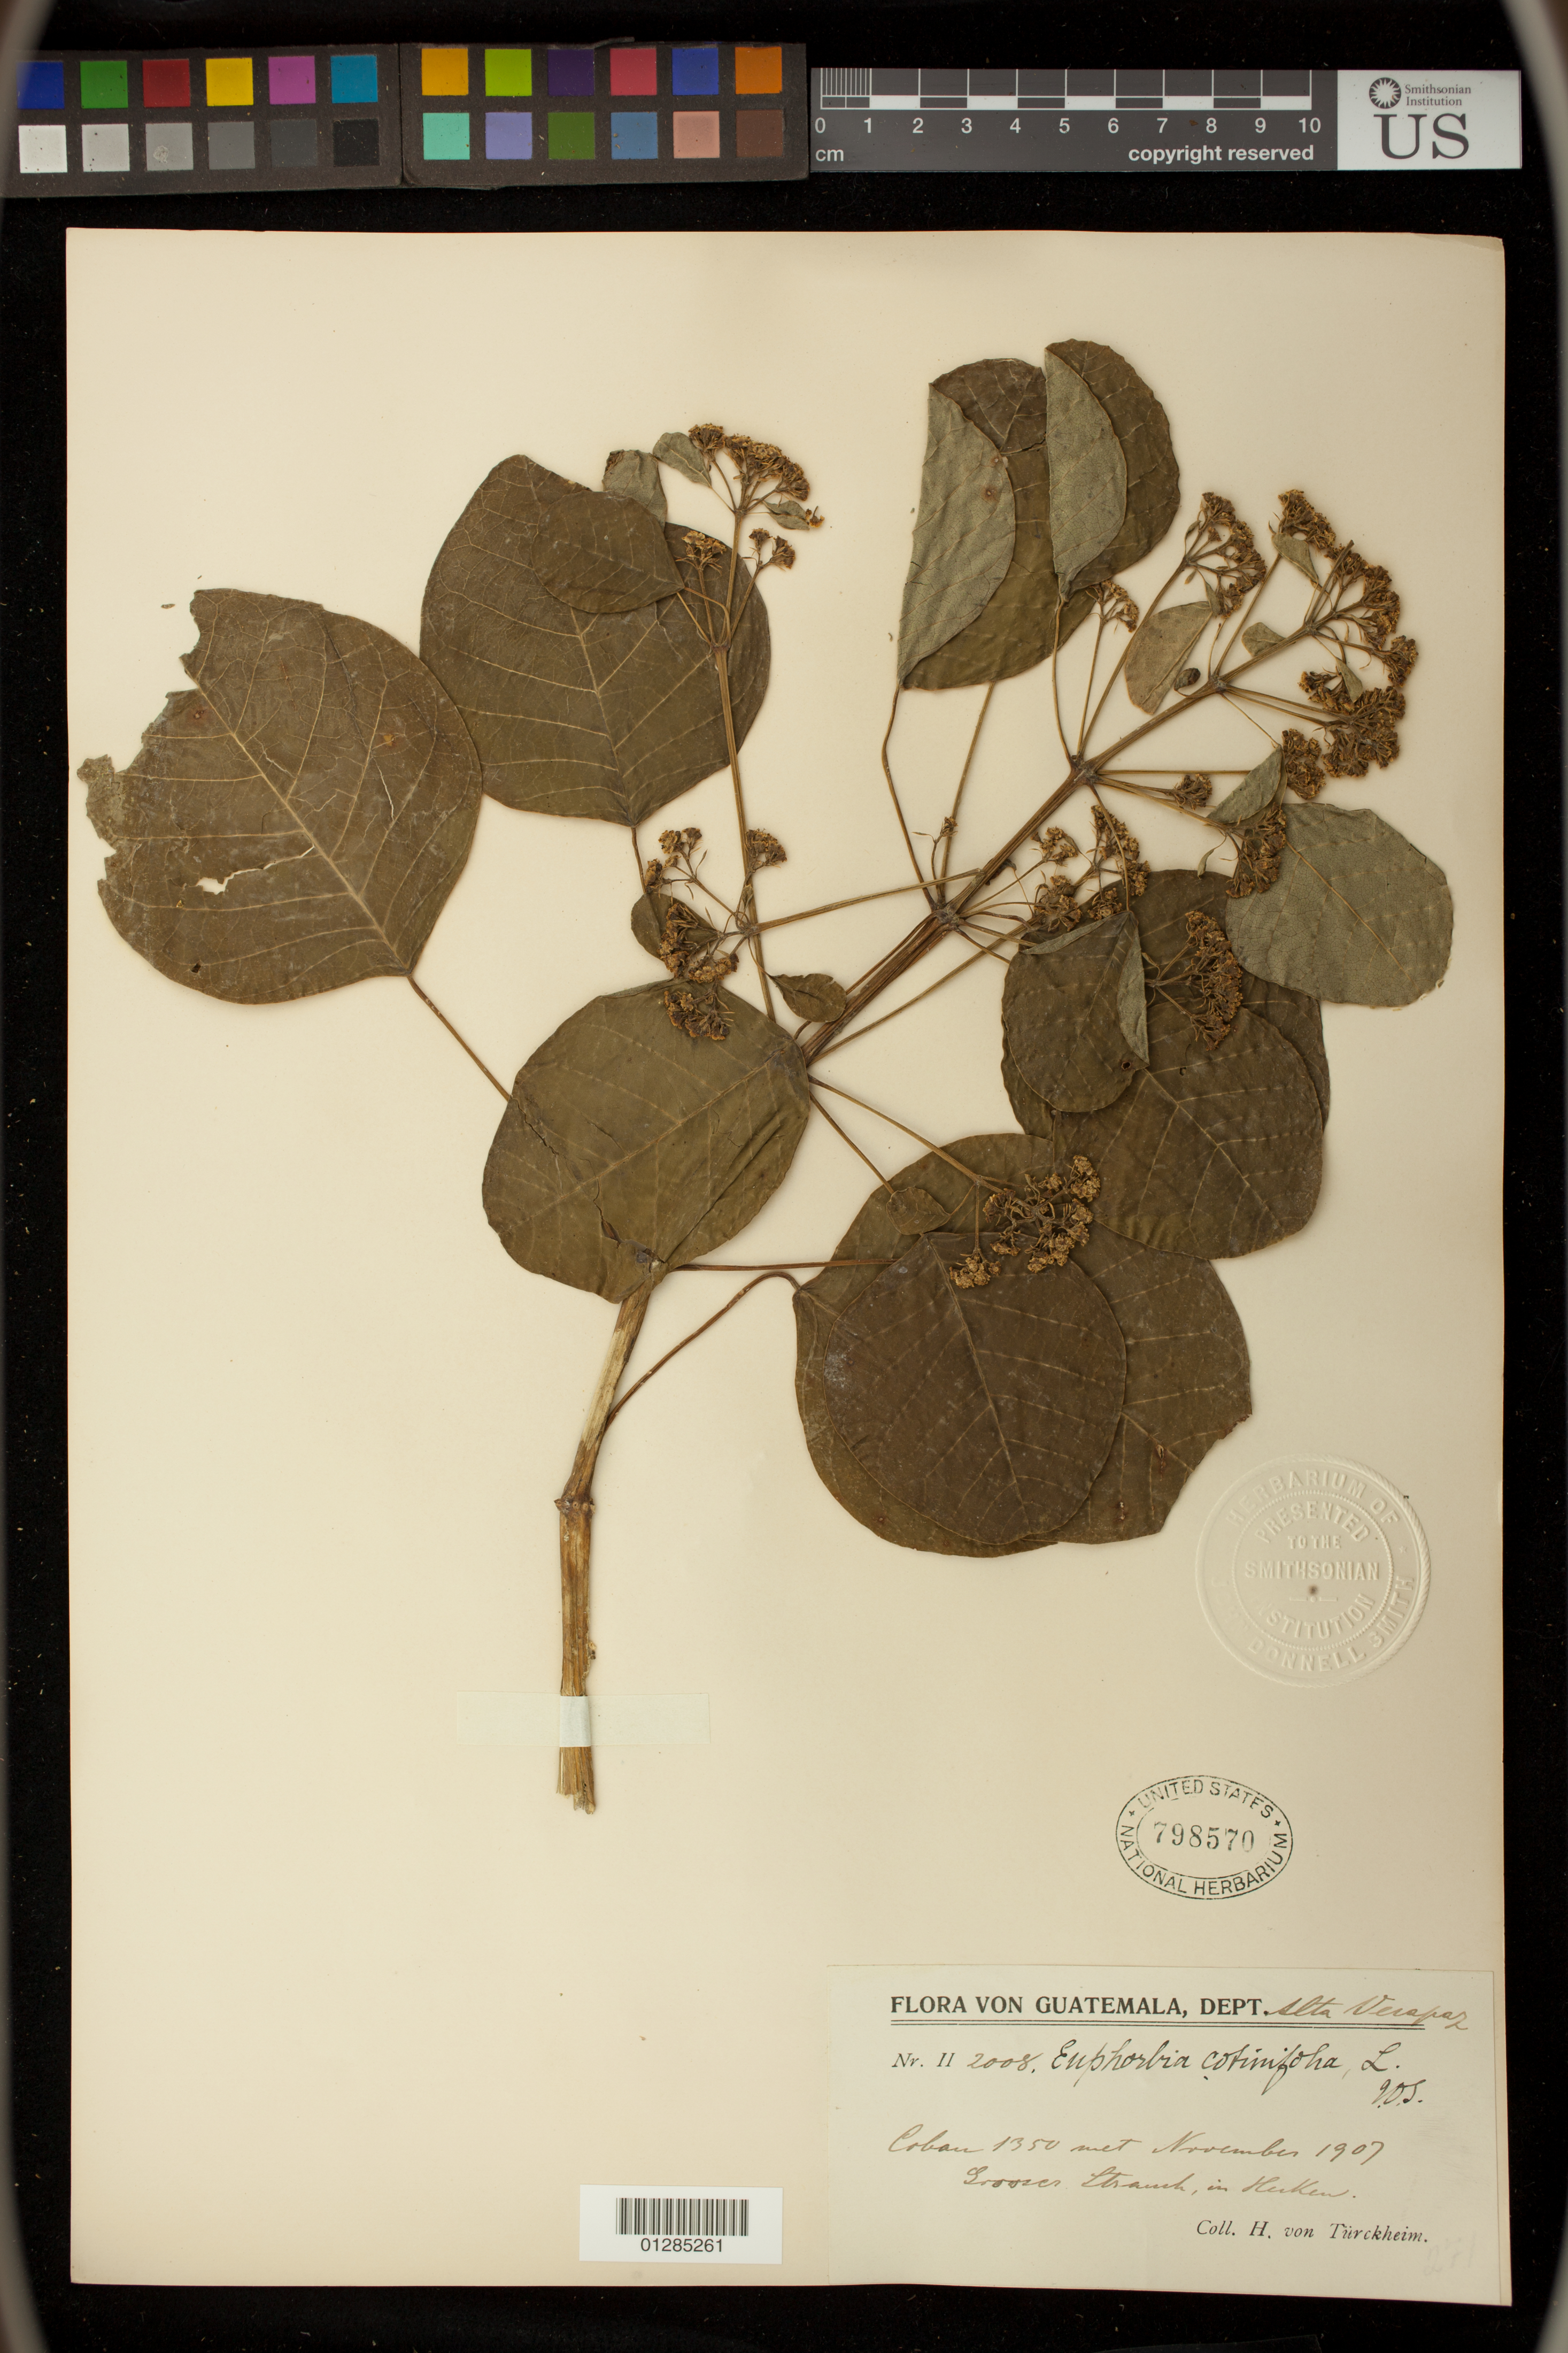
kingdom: Plantae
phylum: Tracheophyta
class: Magnoliopsida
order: Malpighiales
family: Euphorbiaceae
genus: Euphorbia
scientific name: Euphorbia cotinifolia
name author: L.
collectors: H. von Türckheim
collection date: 1907-11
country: Guatemala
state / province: Alta Verapaz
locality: Henken, Coban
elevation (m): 1350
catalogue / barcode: US 798570